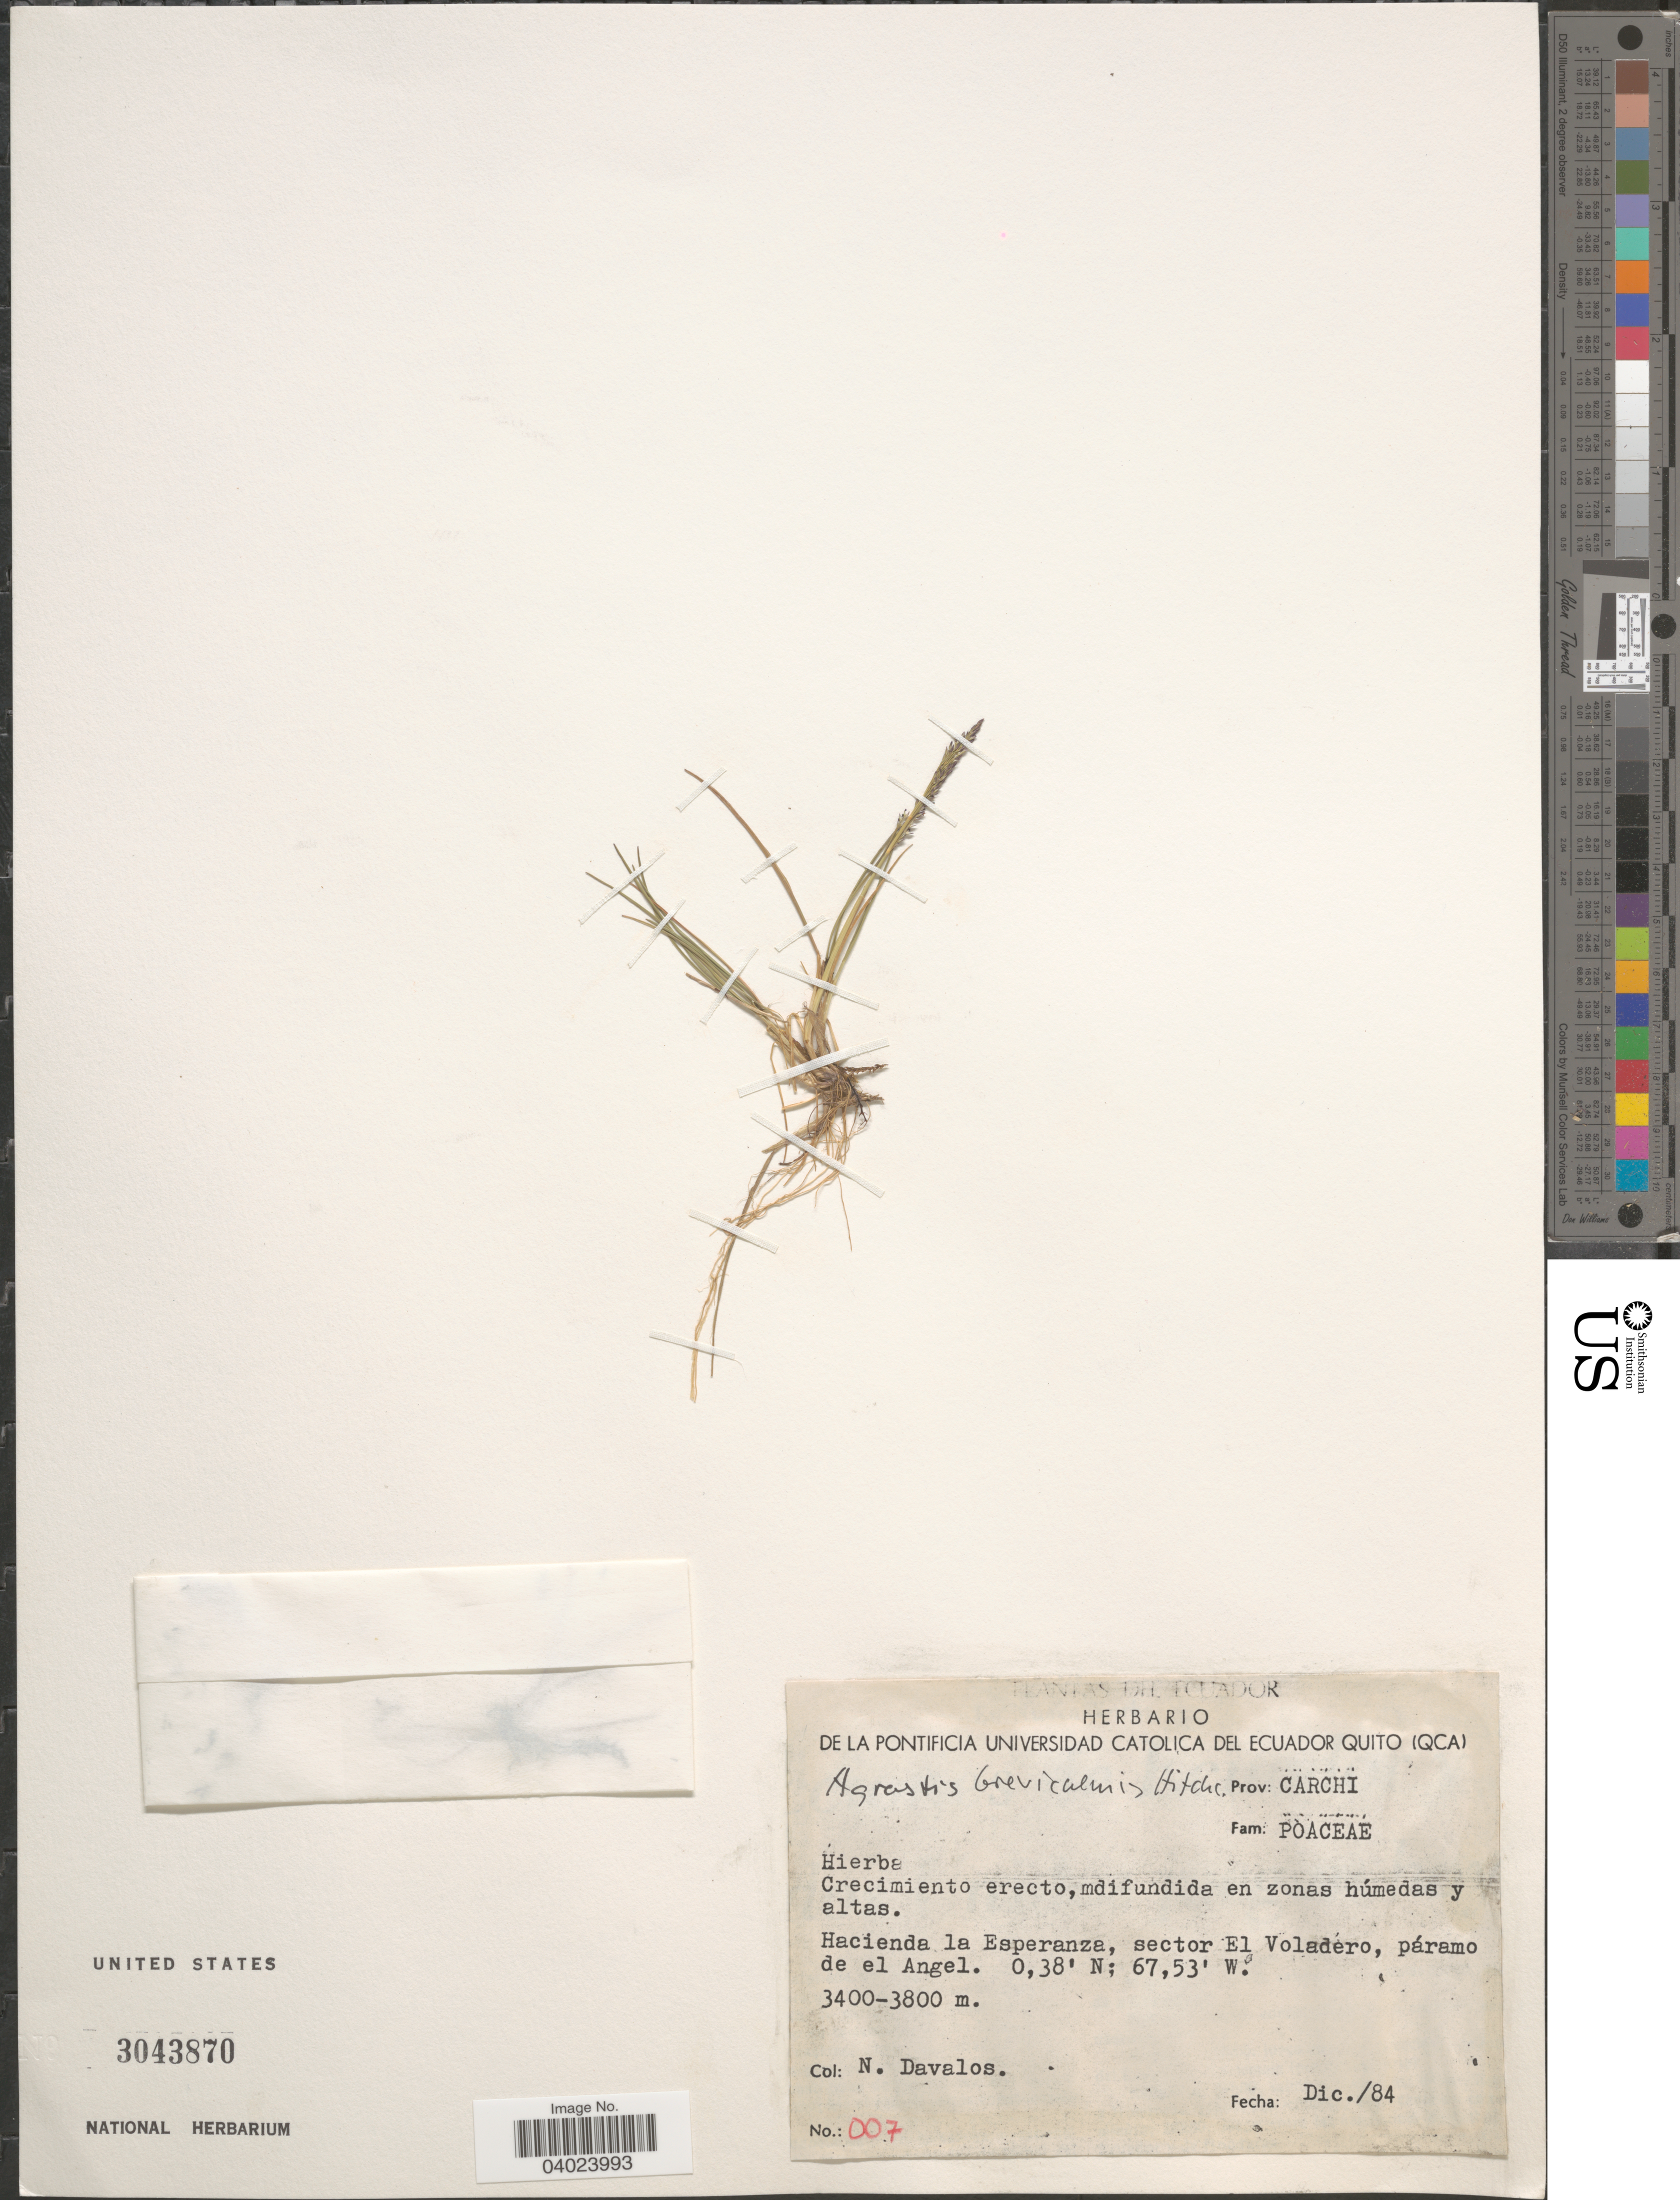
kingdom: Plantae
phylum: Tracheophyta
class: Liliopsida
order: Poales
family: Poaceae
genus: Agrostis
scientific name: Agrostis breviculmis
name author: Hitchc.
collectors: N. Davalos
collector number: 007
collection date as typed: Transcribed d/m/y: /12/84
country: Ecuador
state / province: Carchi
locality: Hacienda la Esperanza, sector El Voladero, páramo de el Angel.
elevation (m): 3400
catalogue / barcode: US 3043870